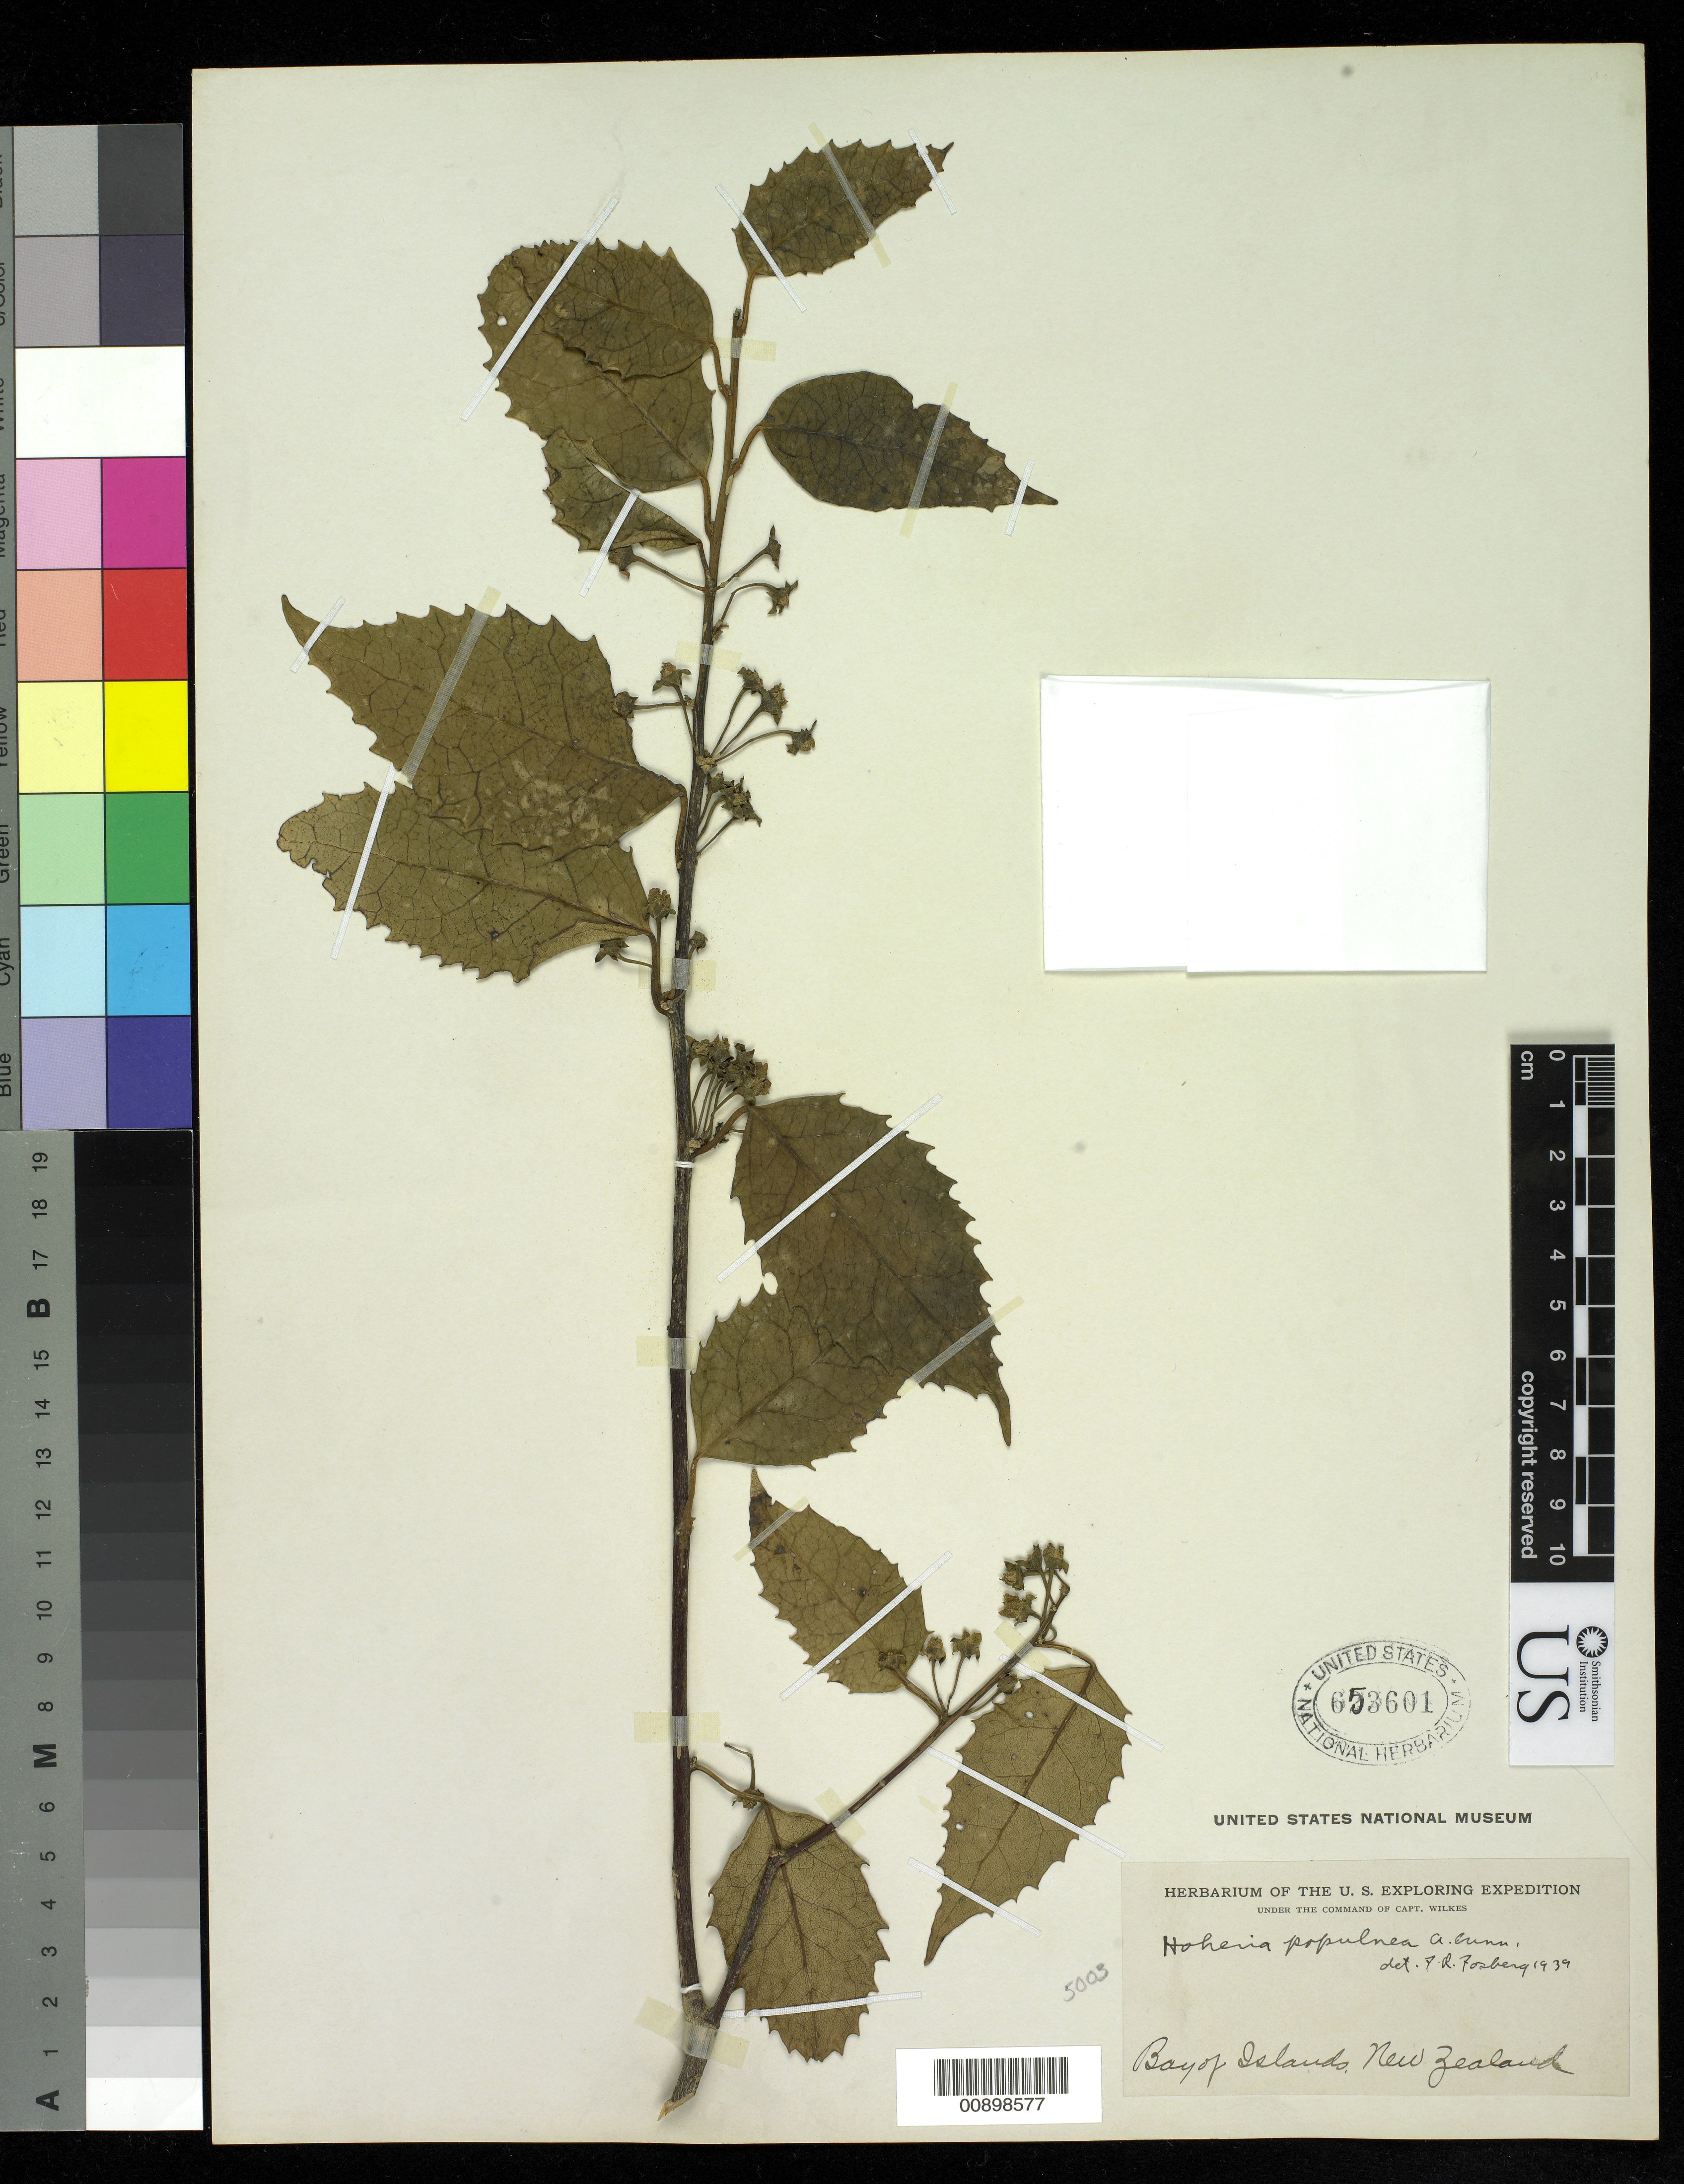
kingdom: Plantae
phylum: Tracheophyta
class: Magnoliopsida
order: Malvales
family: Malvaceae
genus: Hoheria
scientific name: Hoheria populnea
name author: A. Cunn.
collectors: Wilkes Explor. Exped.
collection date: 1838/1842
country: New Zealand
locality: Bay of Islands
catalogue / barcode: US 653601